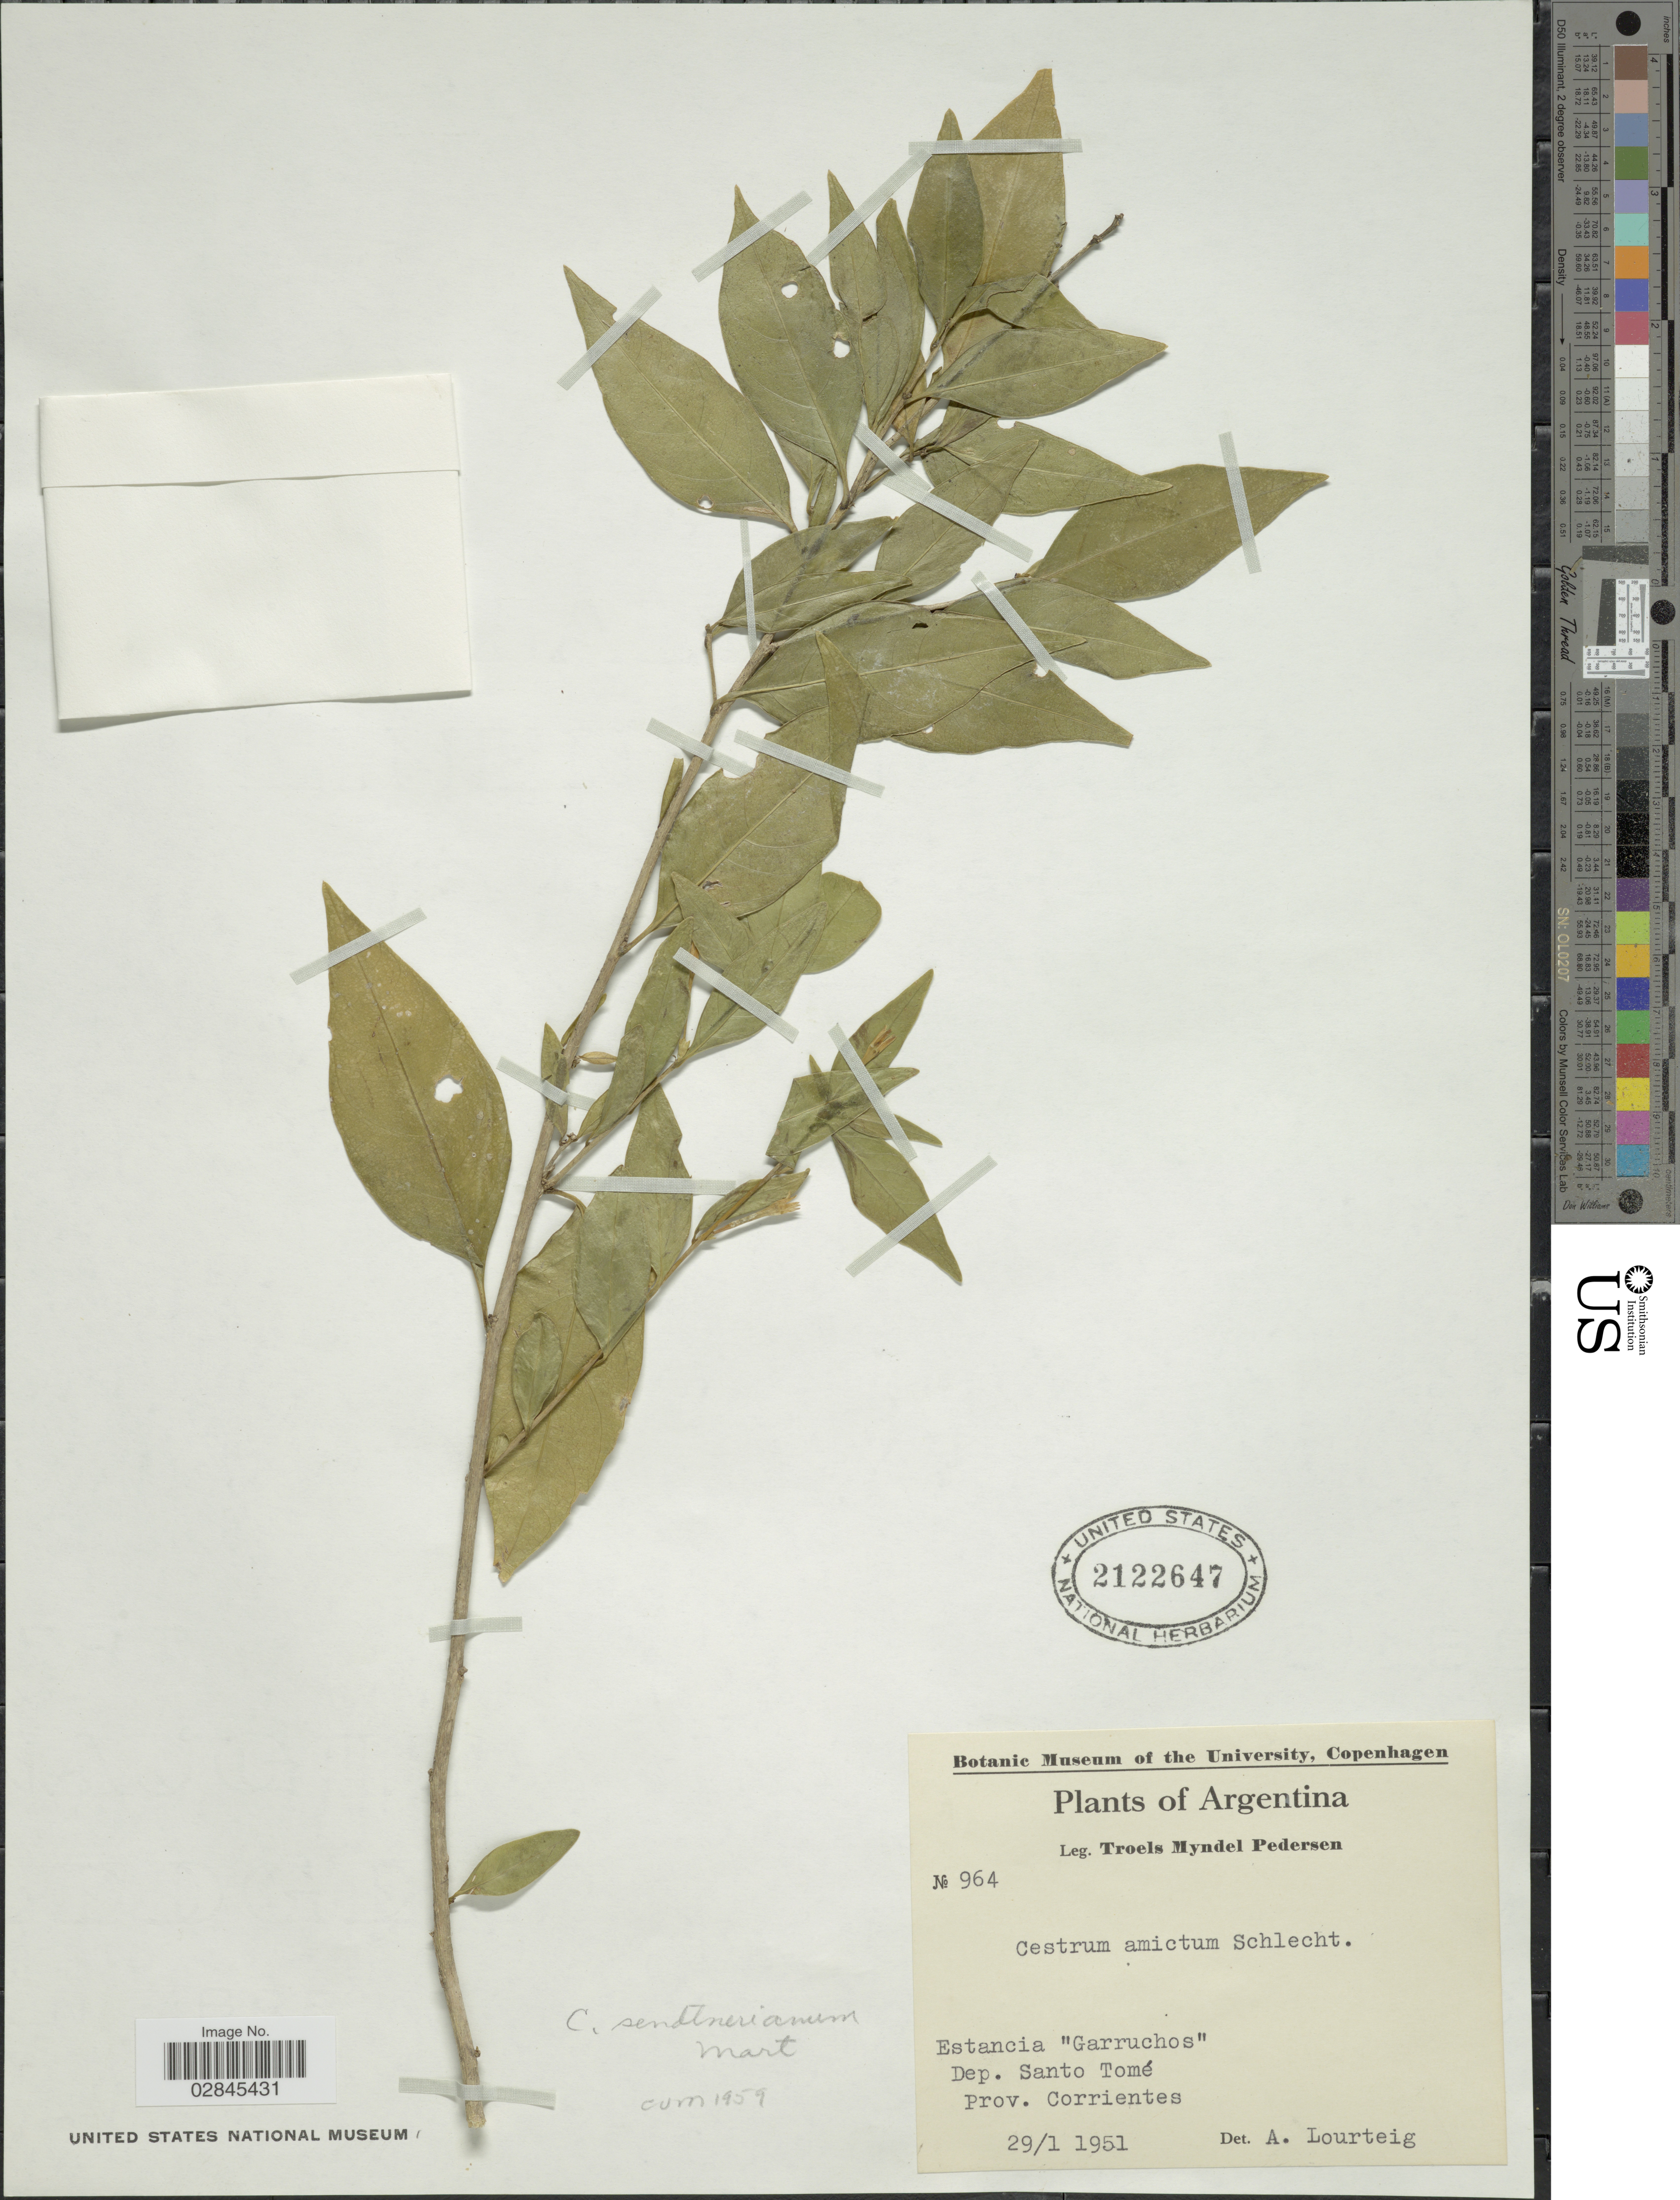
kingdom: Plantae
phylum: Tracheophyta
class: Magnoliopsida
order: Solanales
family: Solanaceae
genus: Cestrum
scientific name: Cestrum mariquitense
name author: Kunth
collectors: T. Pederson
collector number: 964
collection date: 1951-01-29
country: Argentina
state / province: Corrientes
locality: Estancia "Garruchos". Dep. Santo Tomé.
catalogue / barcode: US 2122647